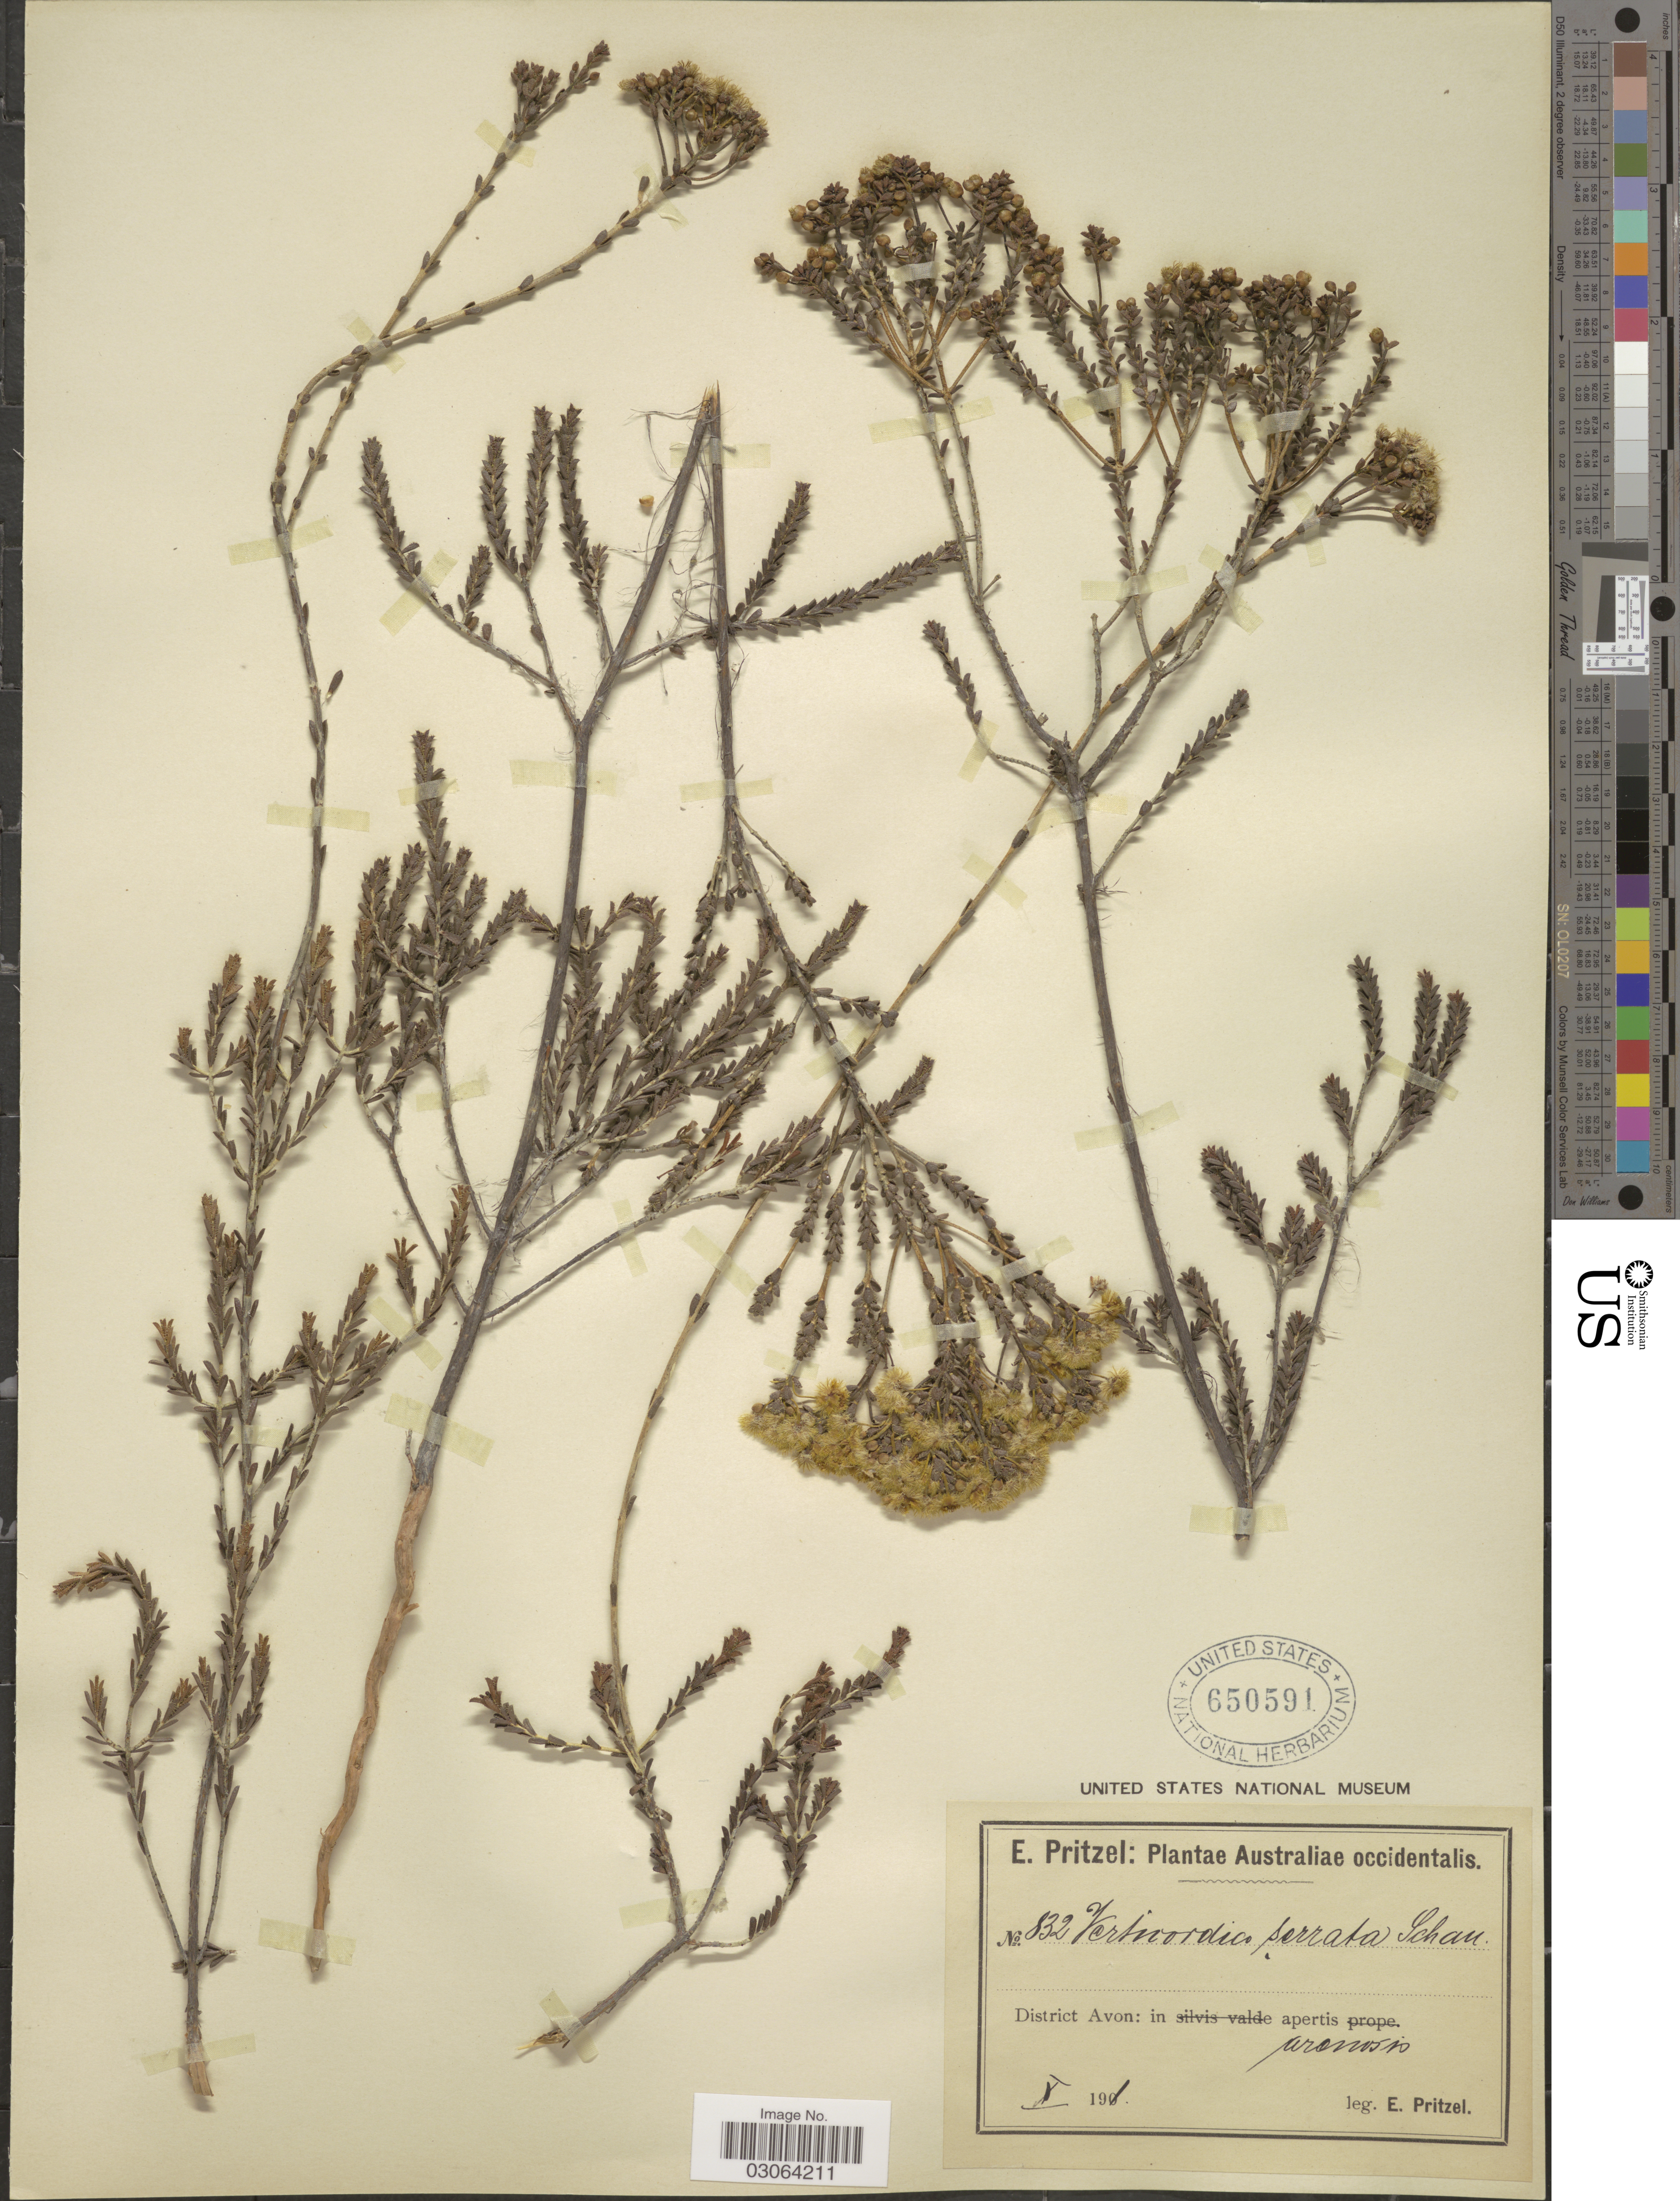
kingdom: Plantae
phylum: Tracheophyta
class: Magnoliopsida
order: Myrtales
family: Myrtaceae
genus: Verticordia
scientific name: Verticordia serrata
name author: (Lindl.) Schauer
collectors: E. G. Pritzel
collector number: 832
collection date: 1901-10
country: Australia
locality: Australiae occidentalis, District Avon: in apertis arenosis.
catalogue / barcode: US 650591